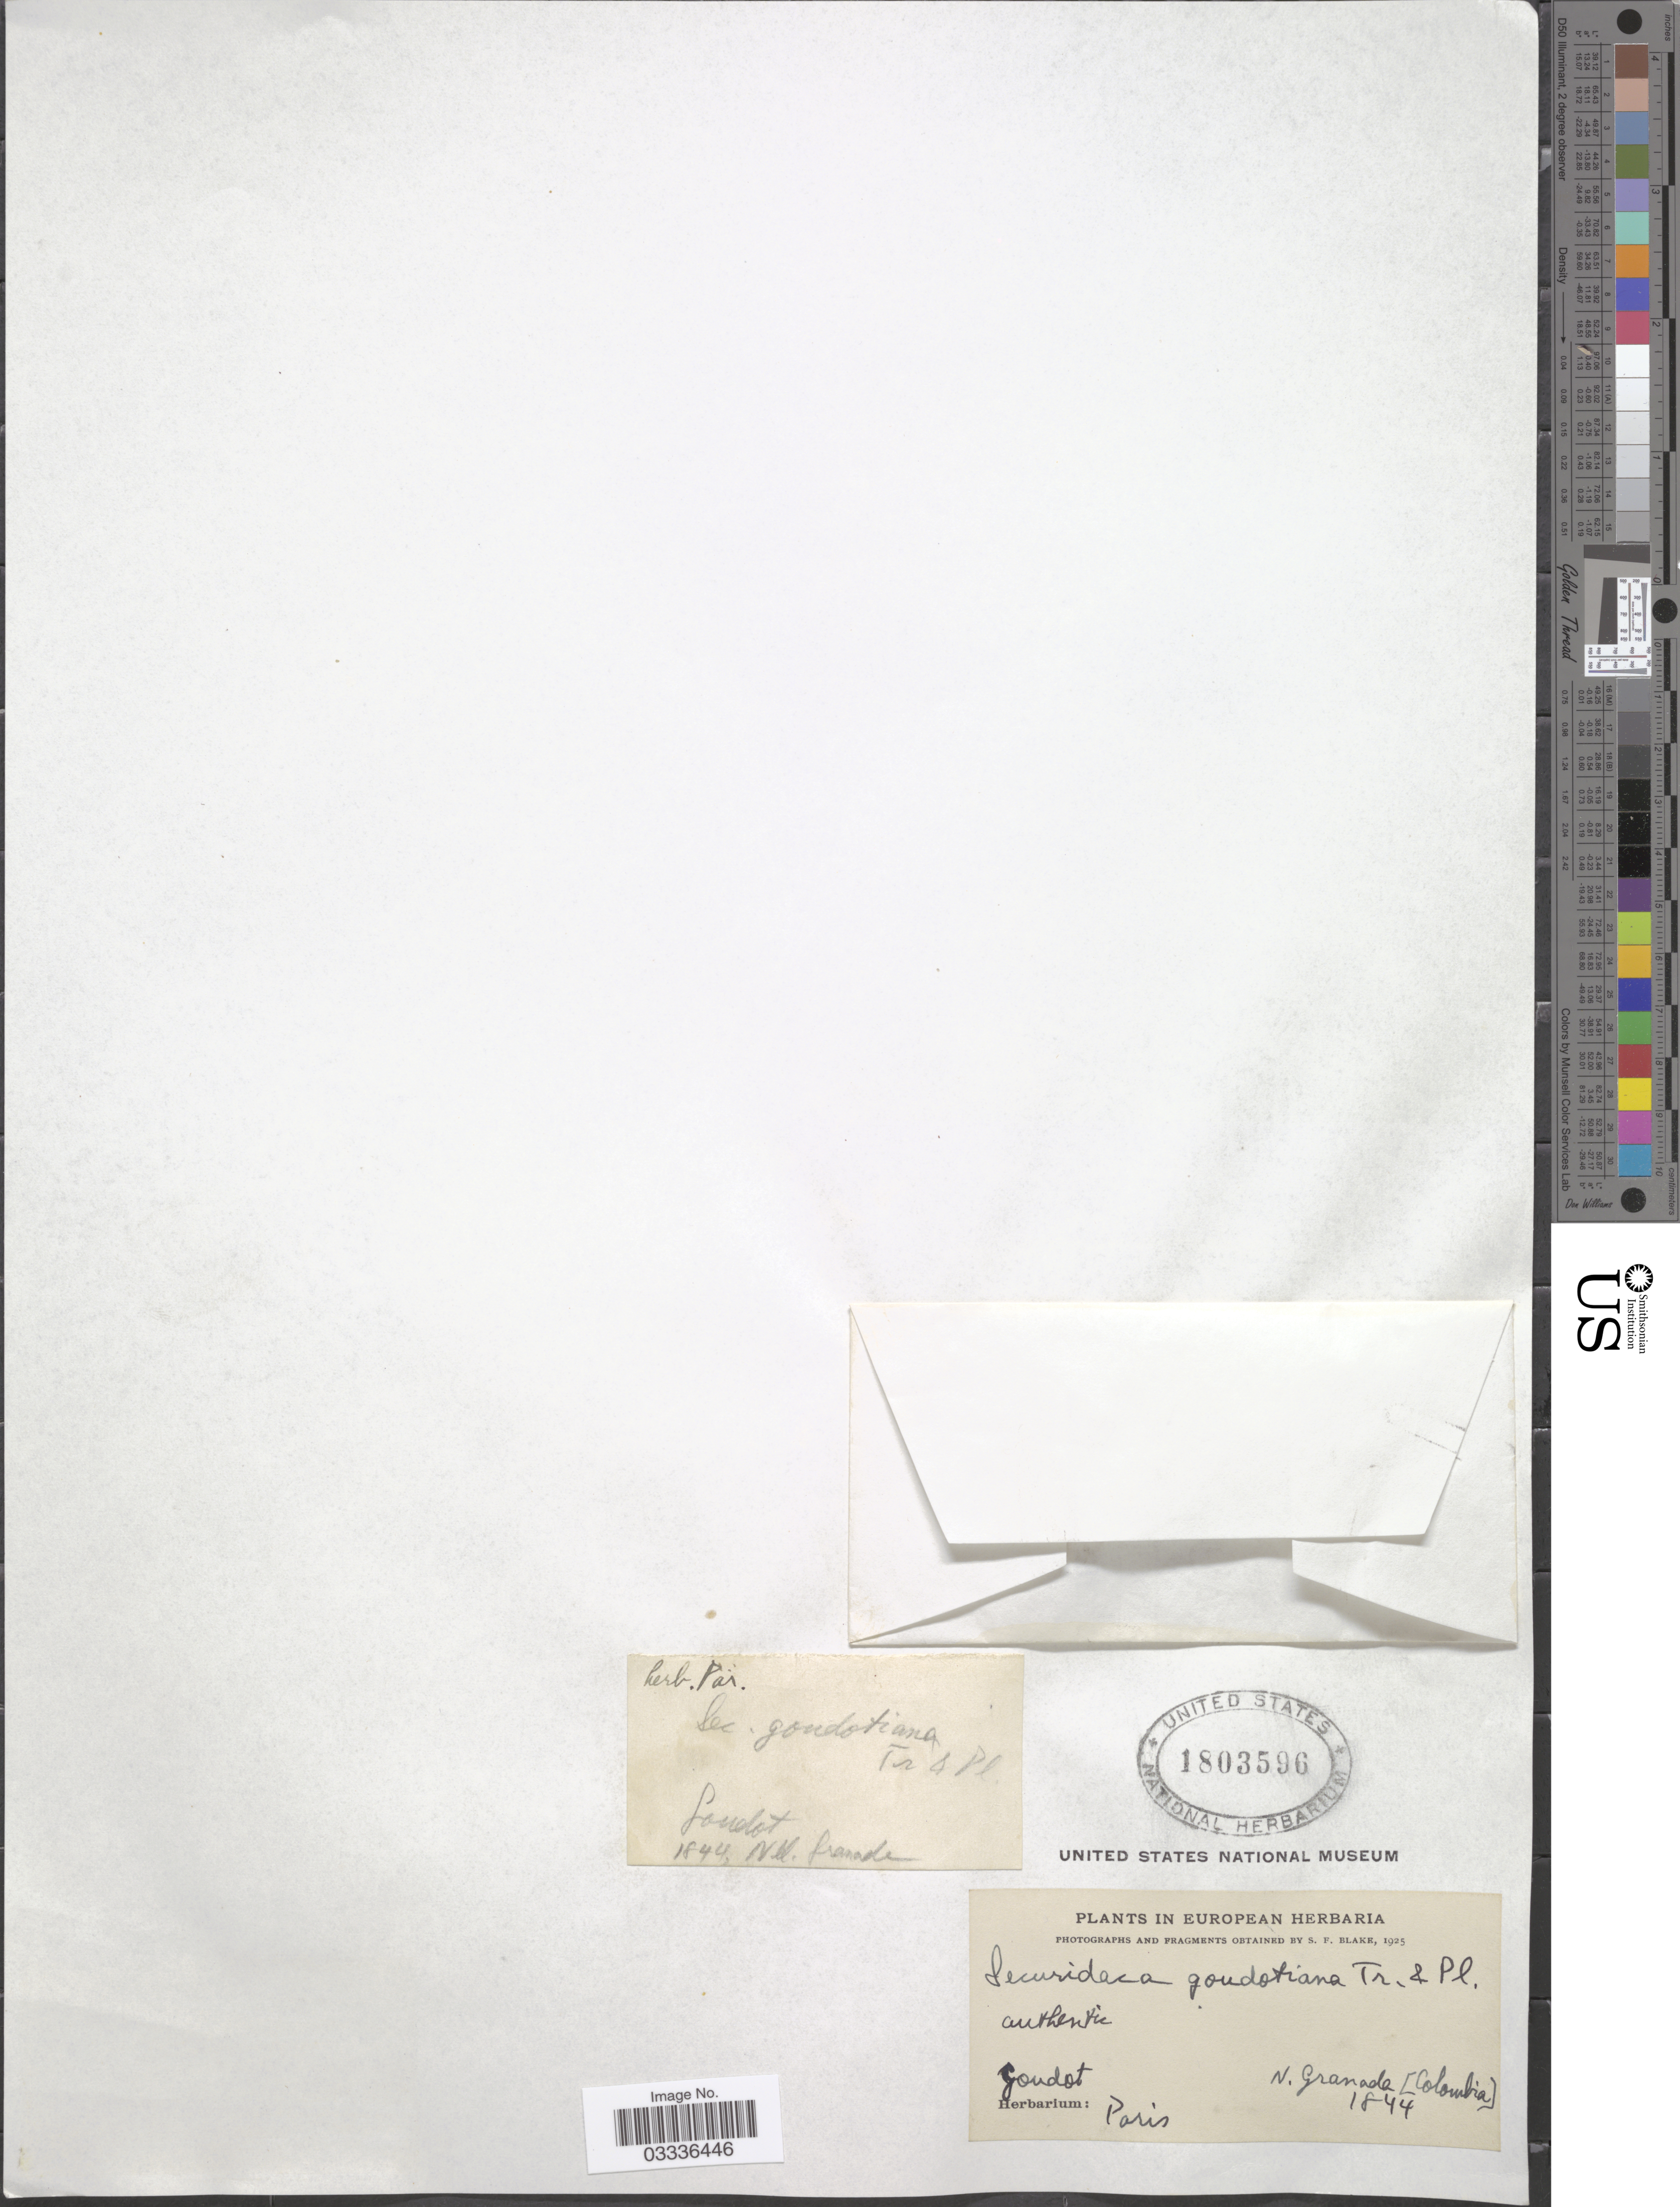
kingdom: Plantae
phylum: Tracheophyta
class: Magnoliopsida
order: Fabales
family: Polygalaceae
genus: Securidaca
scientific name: Securidaca goudotiana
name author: Planch. & Triana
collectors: -. Goudot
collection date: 1844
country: Colombia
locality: N. Granada.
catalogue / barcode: US 1803596